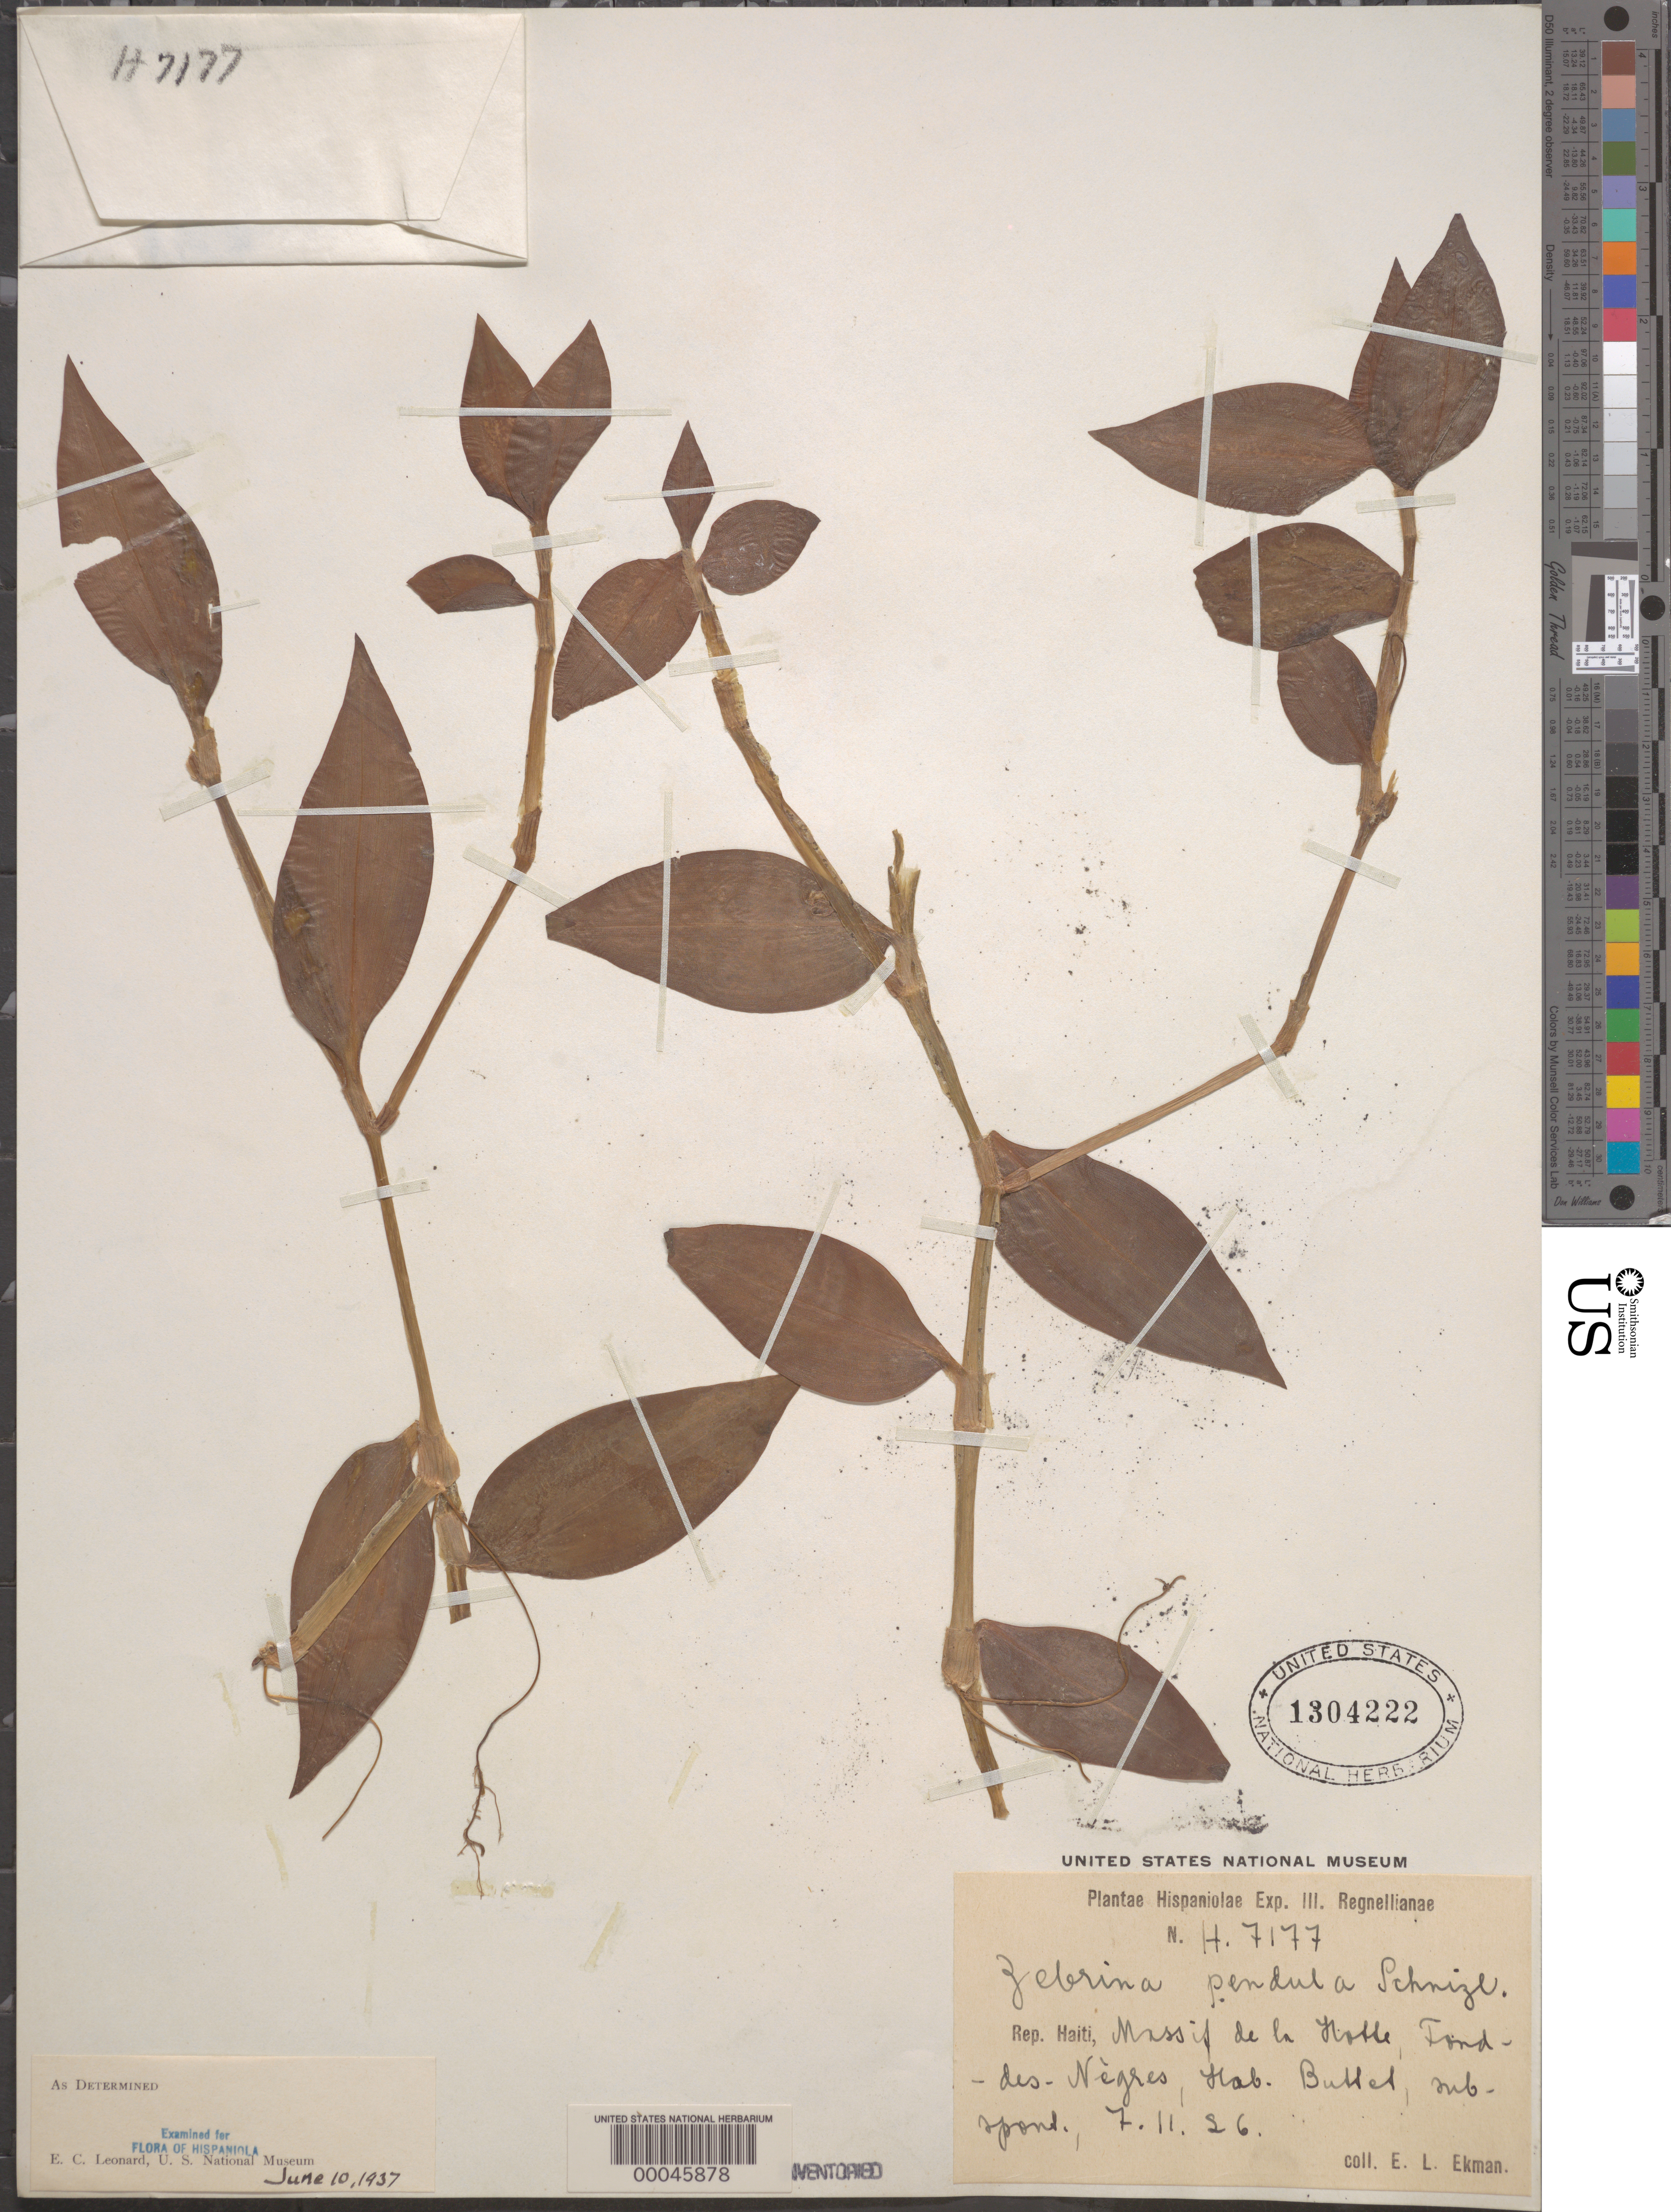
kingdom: Plantae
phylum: Tracheophyta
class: Liliopsida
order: Commelinales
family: Commelinaceae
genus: Tradescantia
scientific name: Tradescantia zebrina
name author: Bosse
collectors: E. L. Ekman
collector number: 7177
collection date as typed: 07 Nov 1926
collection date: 1926-11-07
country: Haiti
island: Hispaniola Island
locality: Massif de la nosse, fond des negres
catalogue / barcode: US 1304222